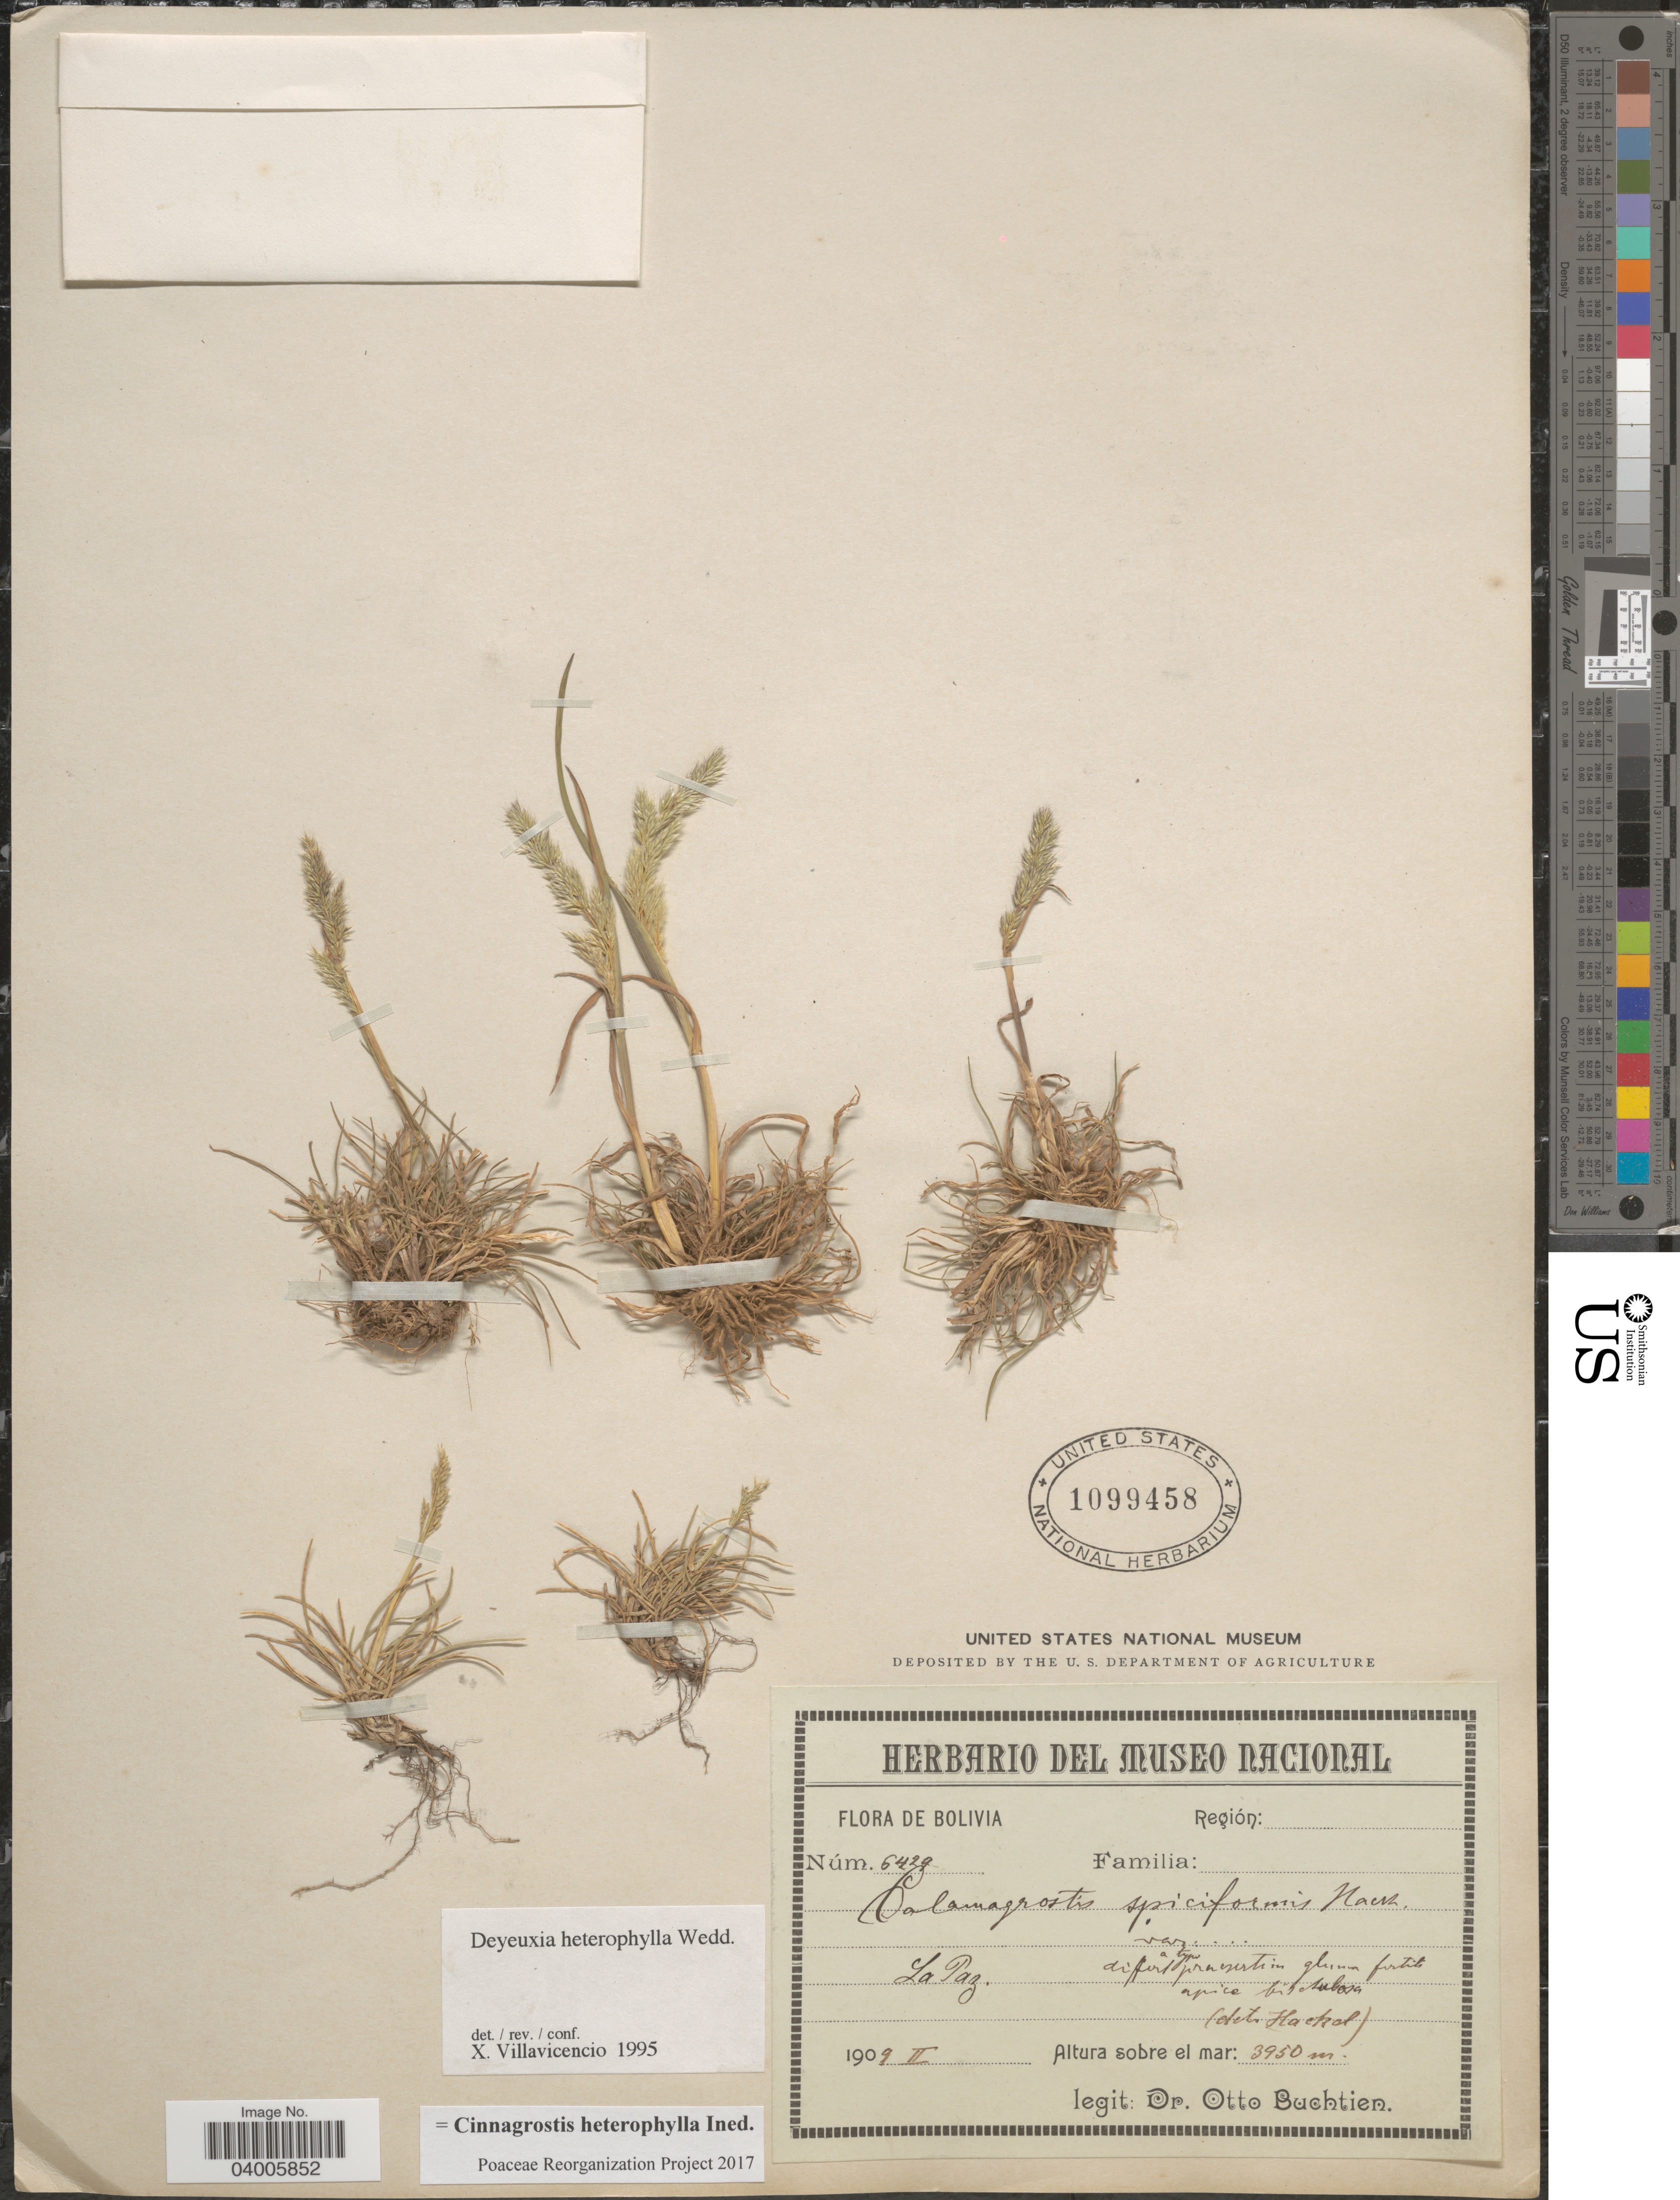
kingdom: Plantae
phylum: Tracheophyta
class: Liliopsida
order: Poales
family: Poaceae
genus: Cinnagrostis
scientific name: Cinnagrostis heterophylla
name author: (Wedd.) P.M. Peterson et al.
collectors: O. Buchtien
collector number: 6429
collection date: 1909-02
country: Bolivia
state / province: La Paz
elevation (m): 3950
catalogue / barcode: US 1099458